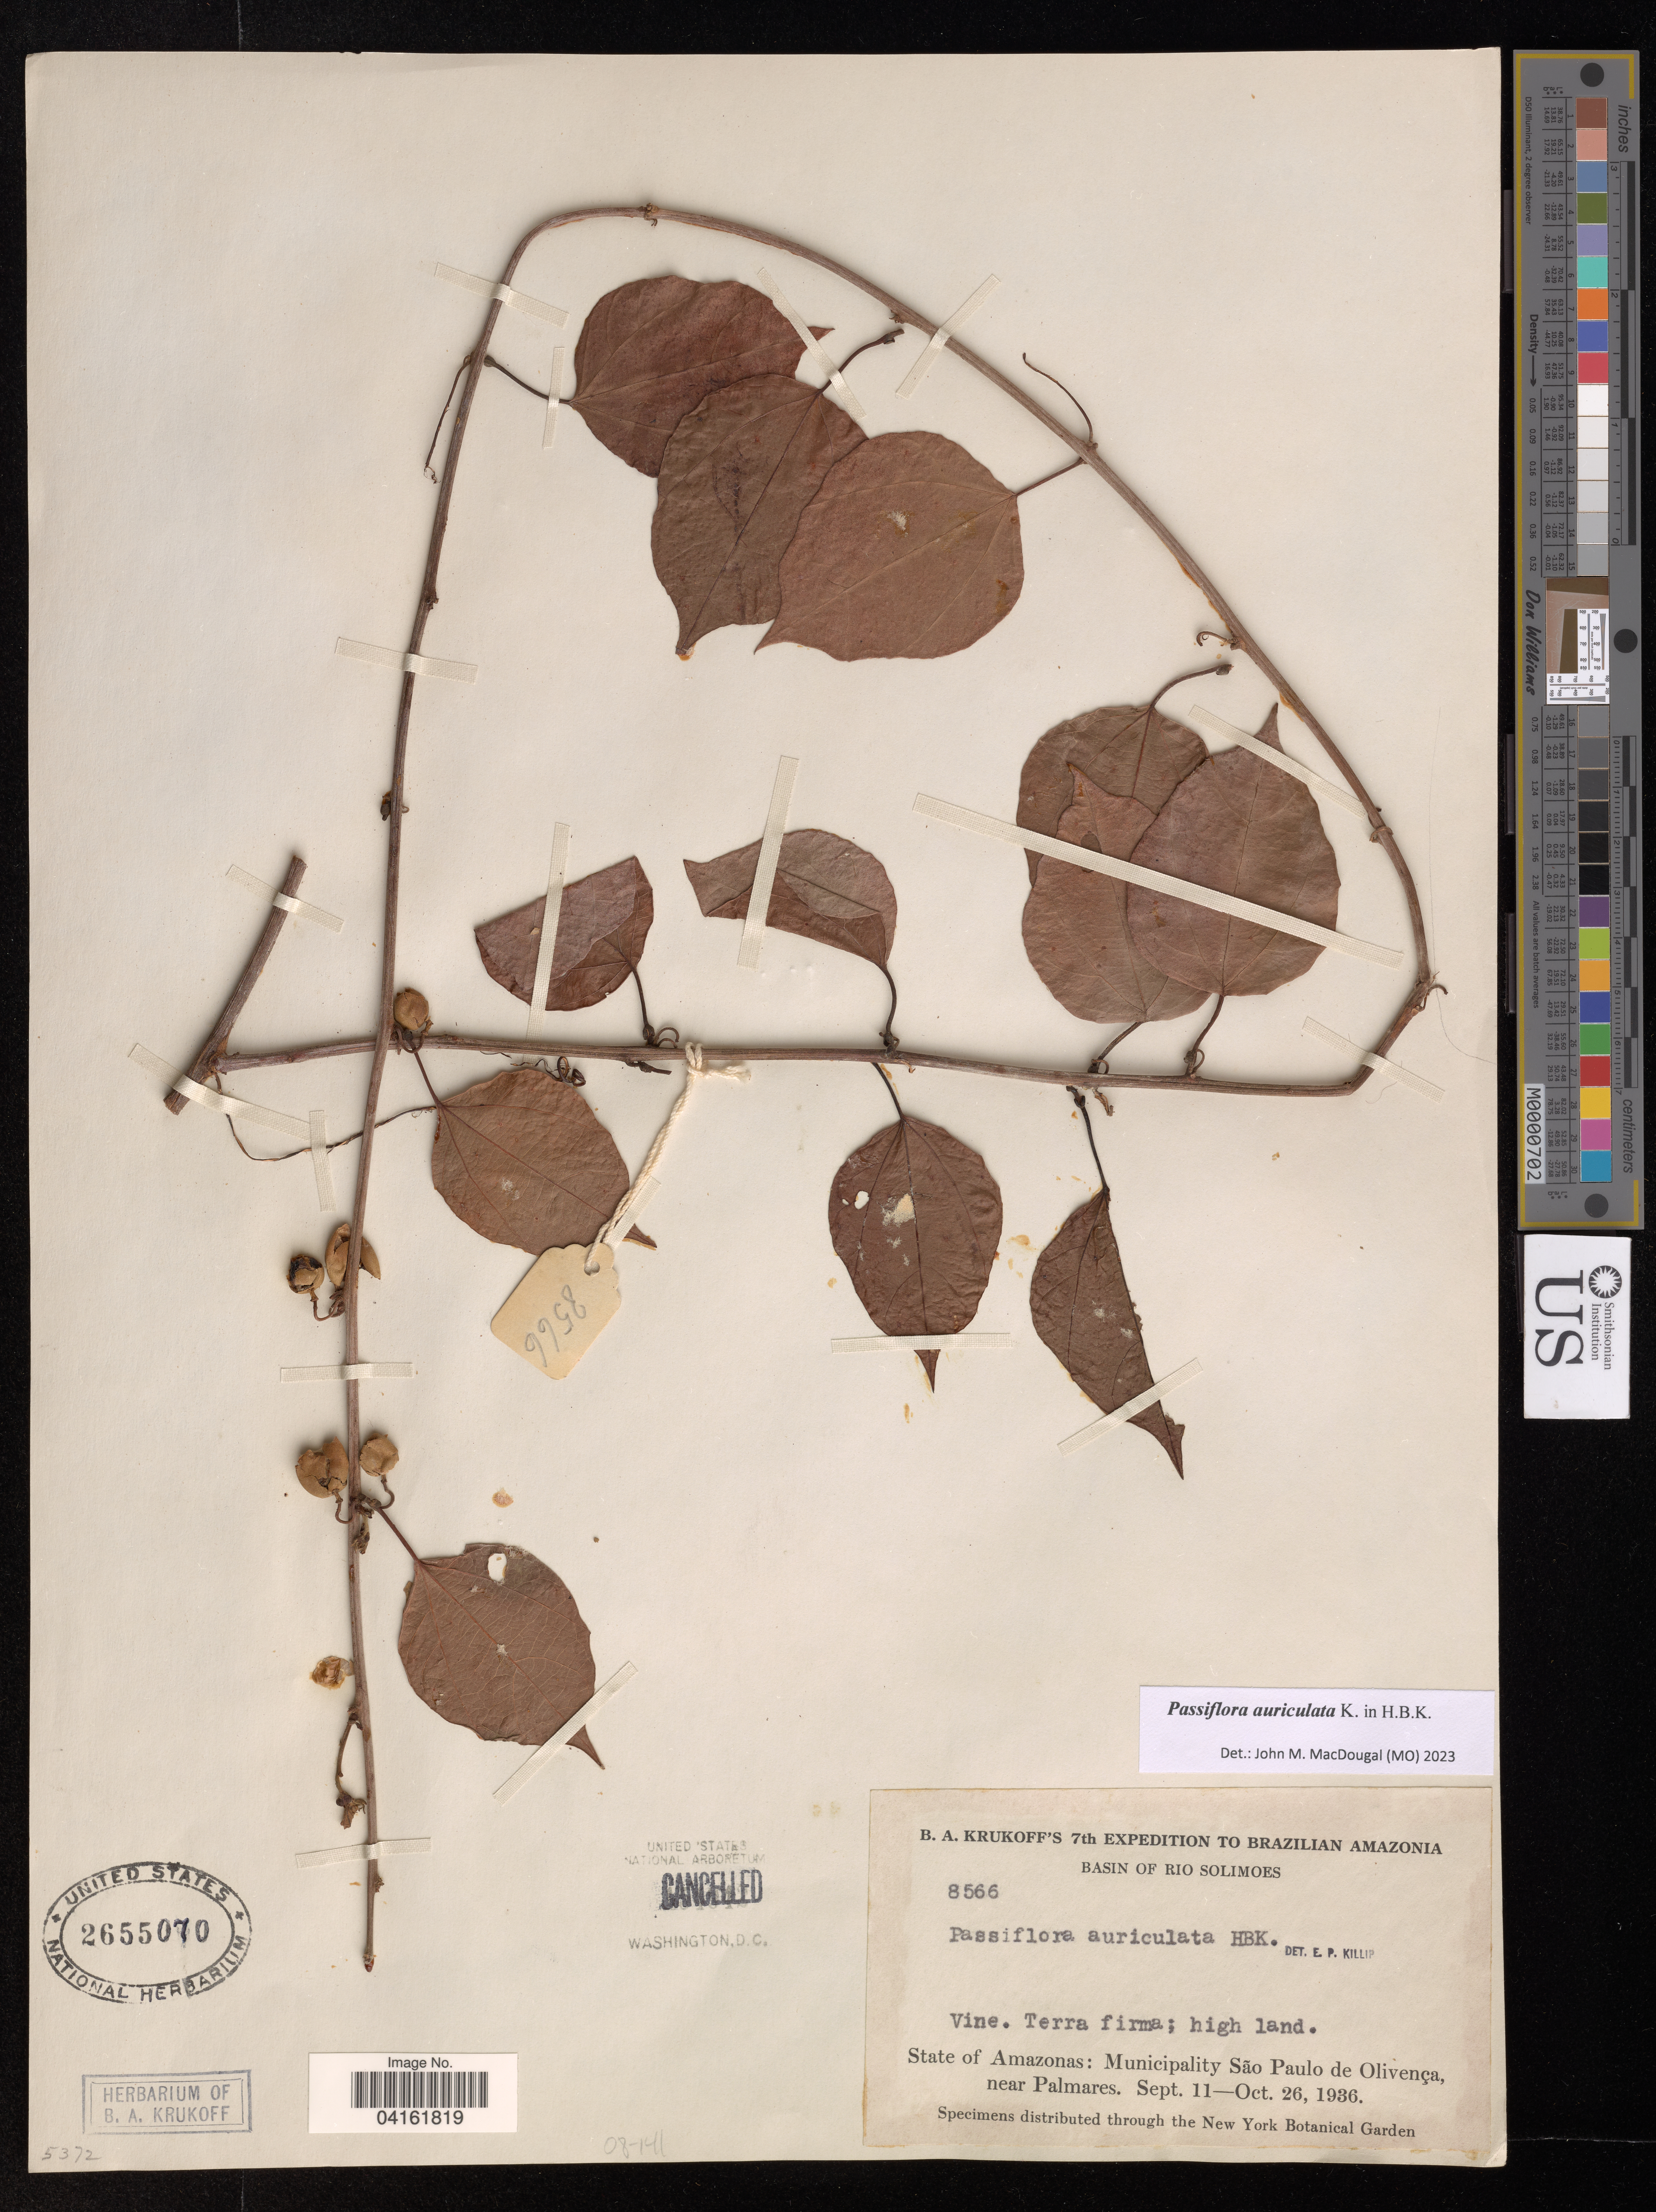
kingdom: Plantae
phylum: Tracheophyta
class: Magnoliopsida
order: Malpighiales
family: Passifloraceae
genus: Passiflora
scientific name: Passiflora auriculata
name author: Kunth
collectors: B. A. Krukoff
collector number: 8566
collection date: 1936-09-11/1936-10-26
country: Brazil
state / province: Amazonas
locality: Basin of Rio Solimoes. Municipality São Paulo de Olivença.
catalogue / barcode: US 2655070